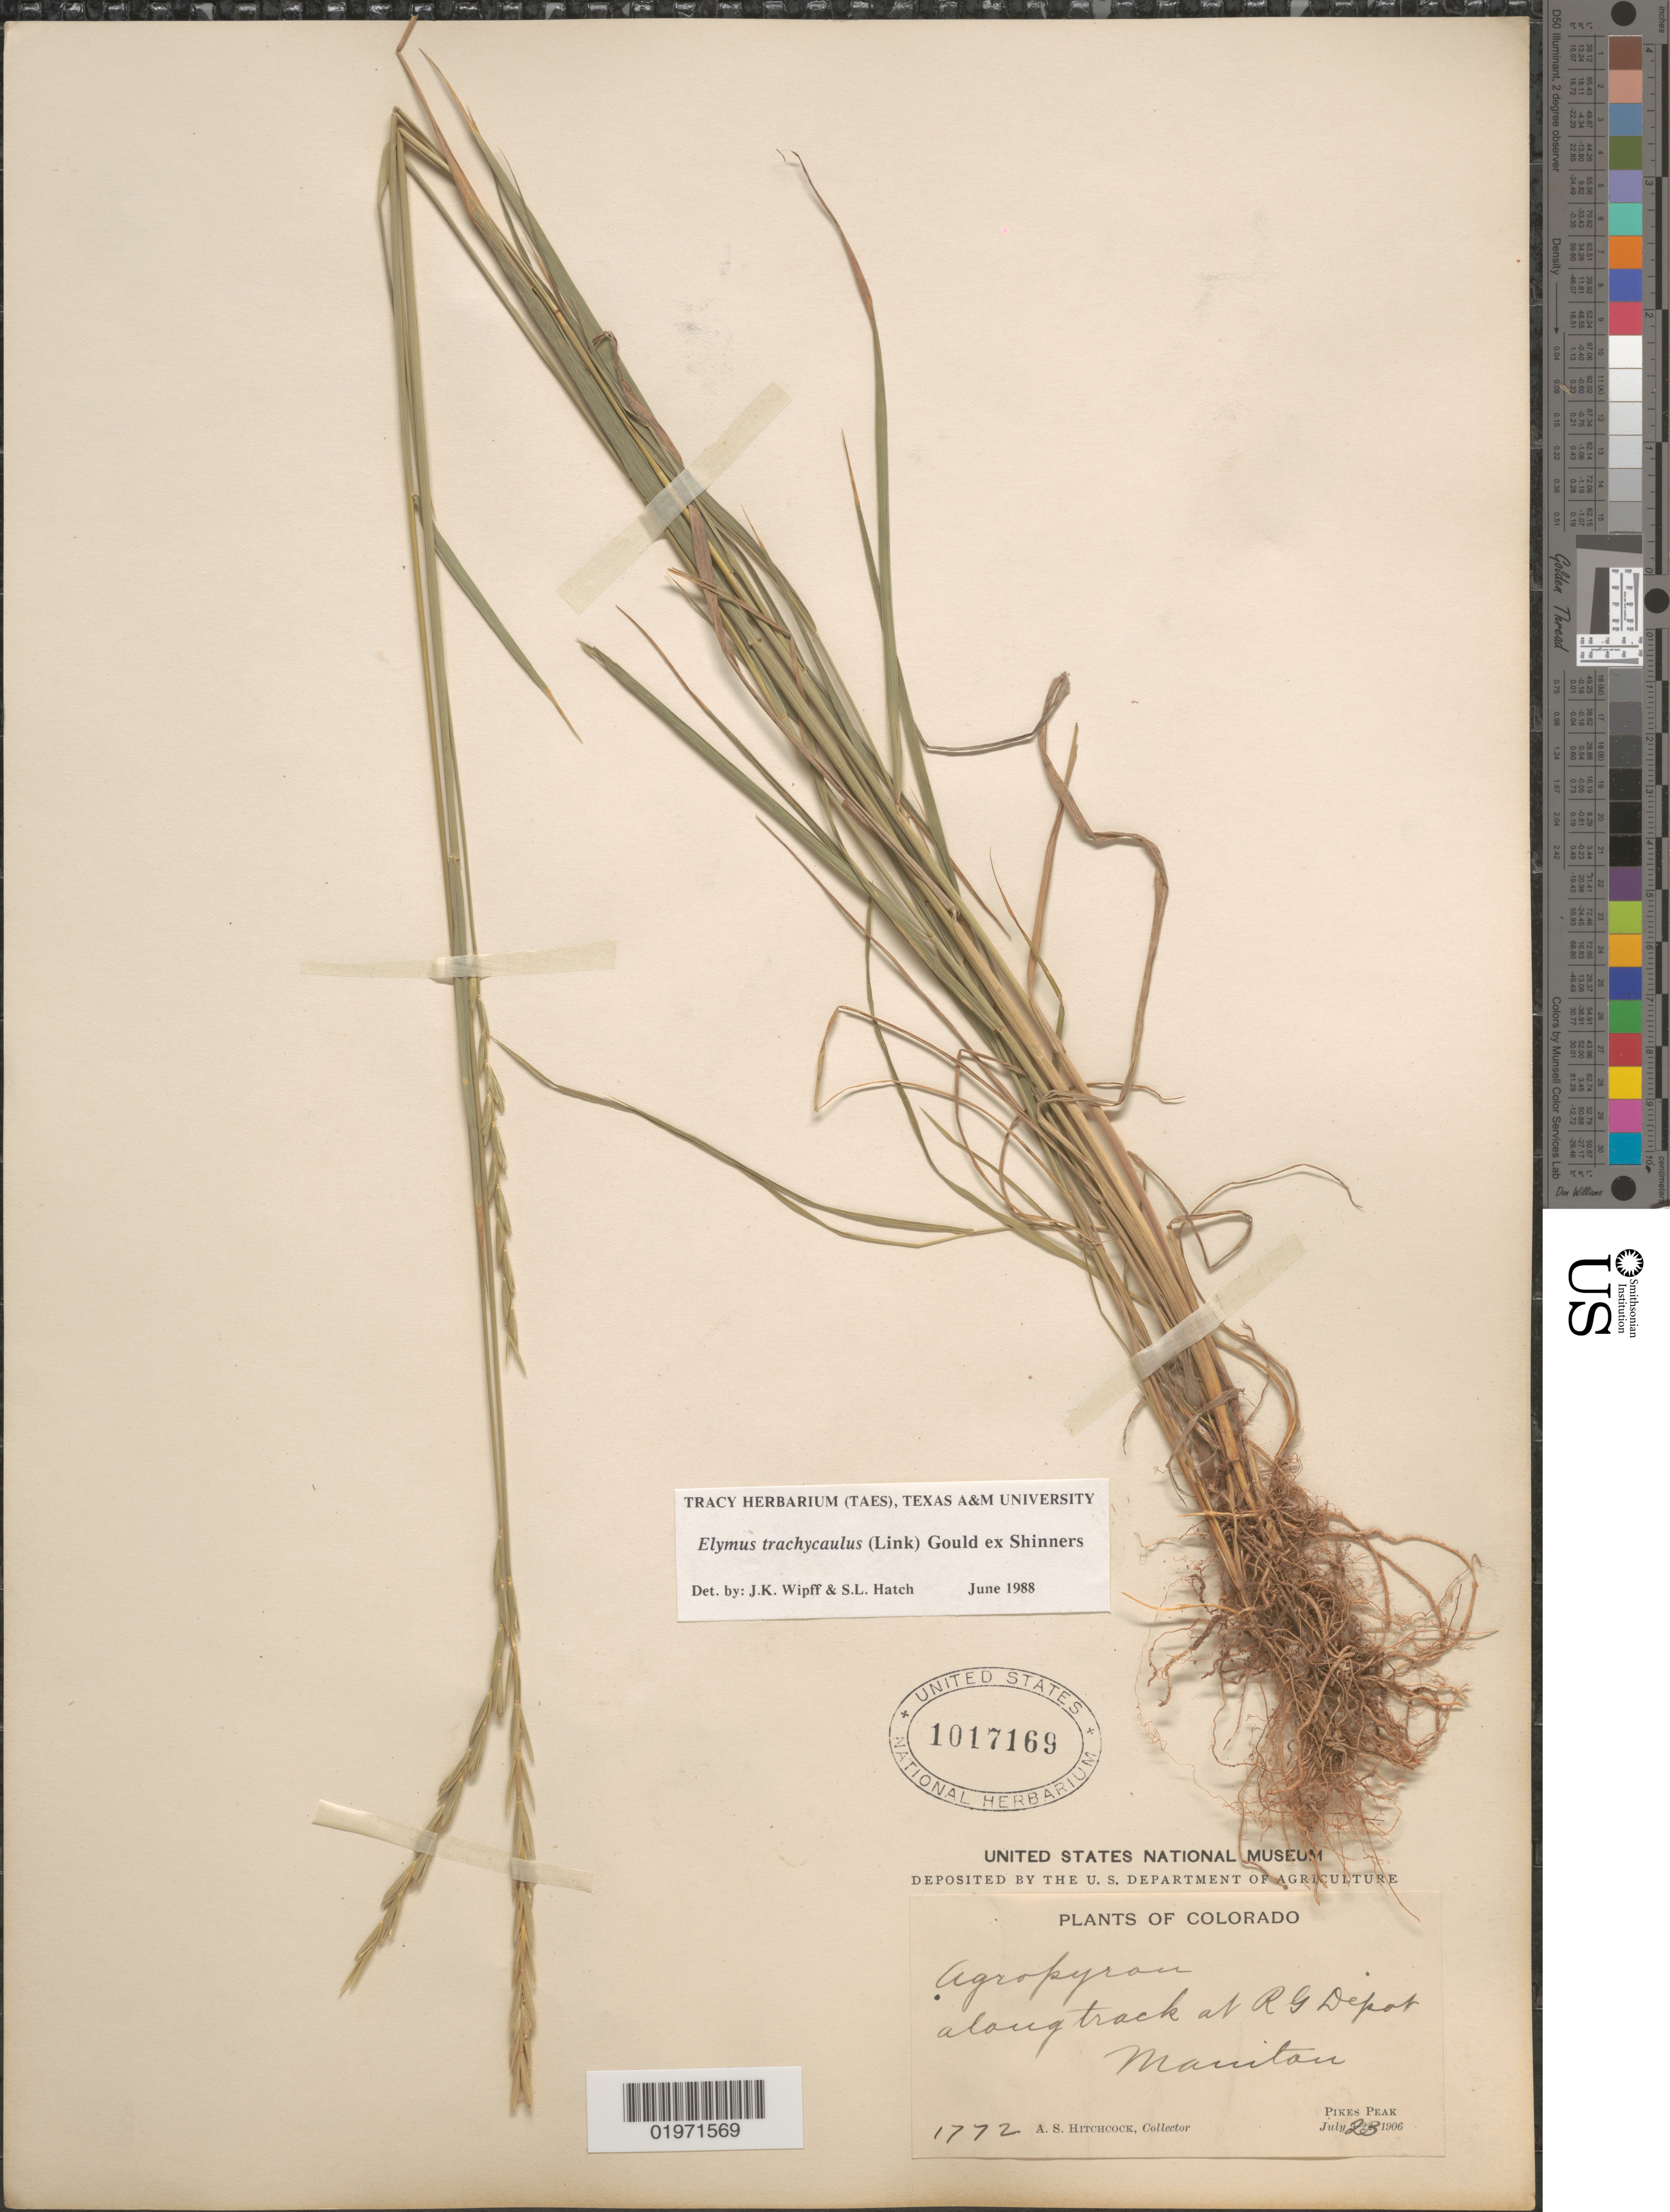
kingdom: Plantae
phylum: Tracheophyta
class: Liliopsida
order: Poales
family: Poaceae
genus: Elymus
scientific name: Elymus trachycaulus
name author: (Link) Gould ex Shinners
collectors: A. S. Hitchcock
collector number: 1772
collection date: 1906-07-23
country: United States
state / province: Colorado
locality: Along track at R G Depot. Manitou. Pikes Peak.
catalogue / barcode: US 1017169